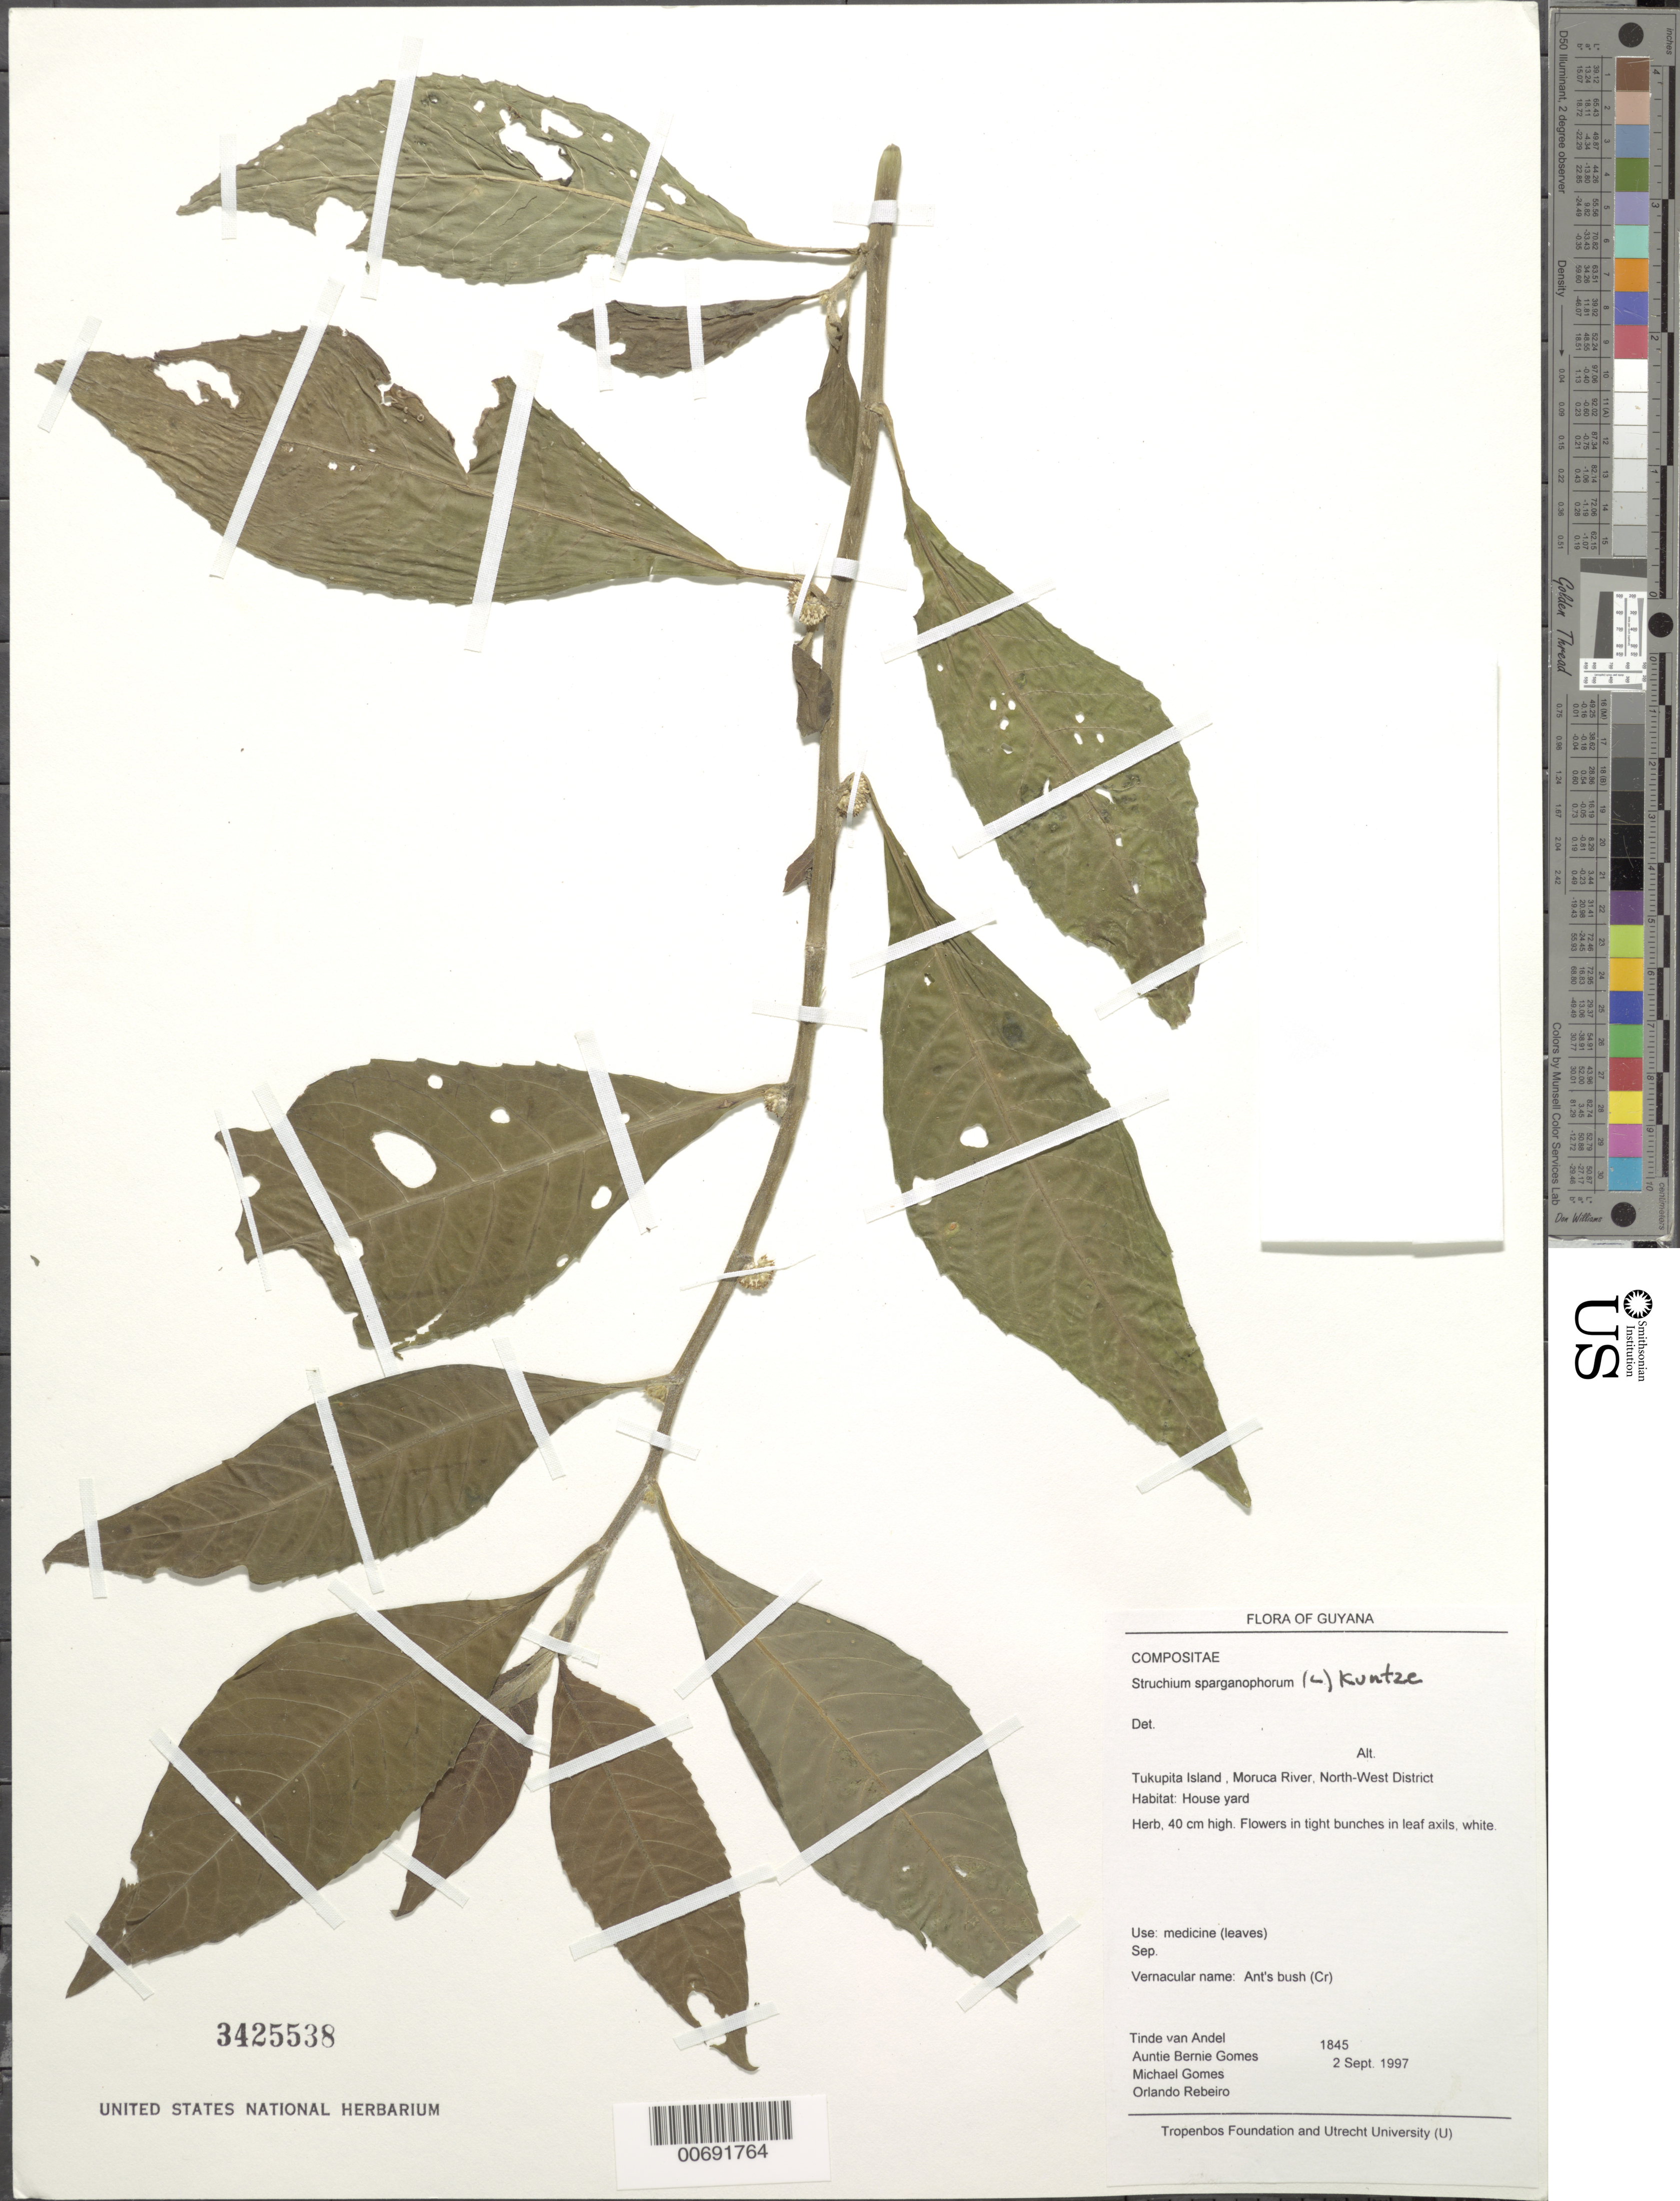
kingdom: Plantae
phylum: Tracheophyta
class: Magnoliopsida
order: Asterales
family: Asteraceae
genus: Struchium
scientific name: Struchium sparganophorum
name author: (L.) Kuntze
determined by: Robinson, Harold E., (US)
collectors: T. R. van Andel, A. B. Gomes, M. Gomes & O. Rebeiro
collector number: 1845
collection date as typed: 2-Sep-97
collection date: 1997-09-02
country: Guyana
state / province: Barima-Waini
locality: Tukupita Island, Moruca River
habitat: House yard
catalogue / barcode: US 3425538